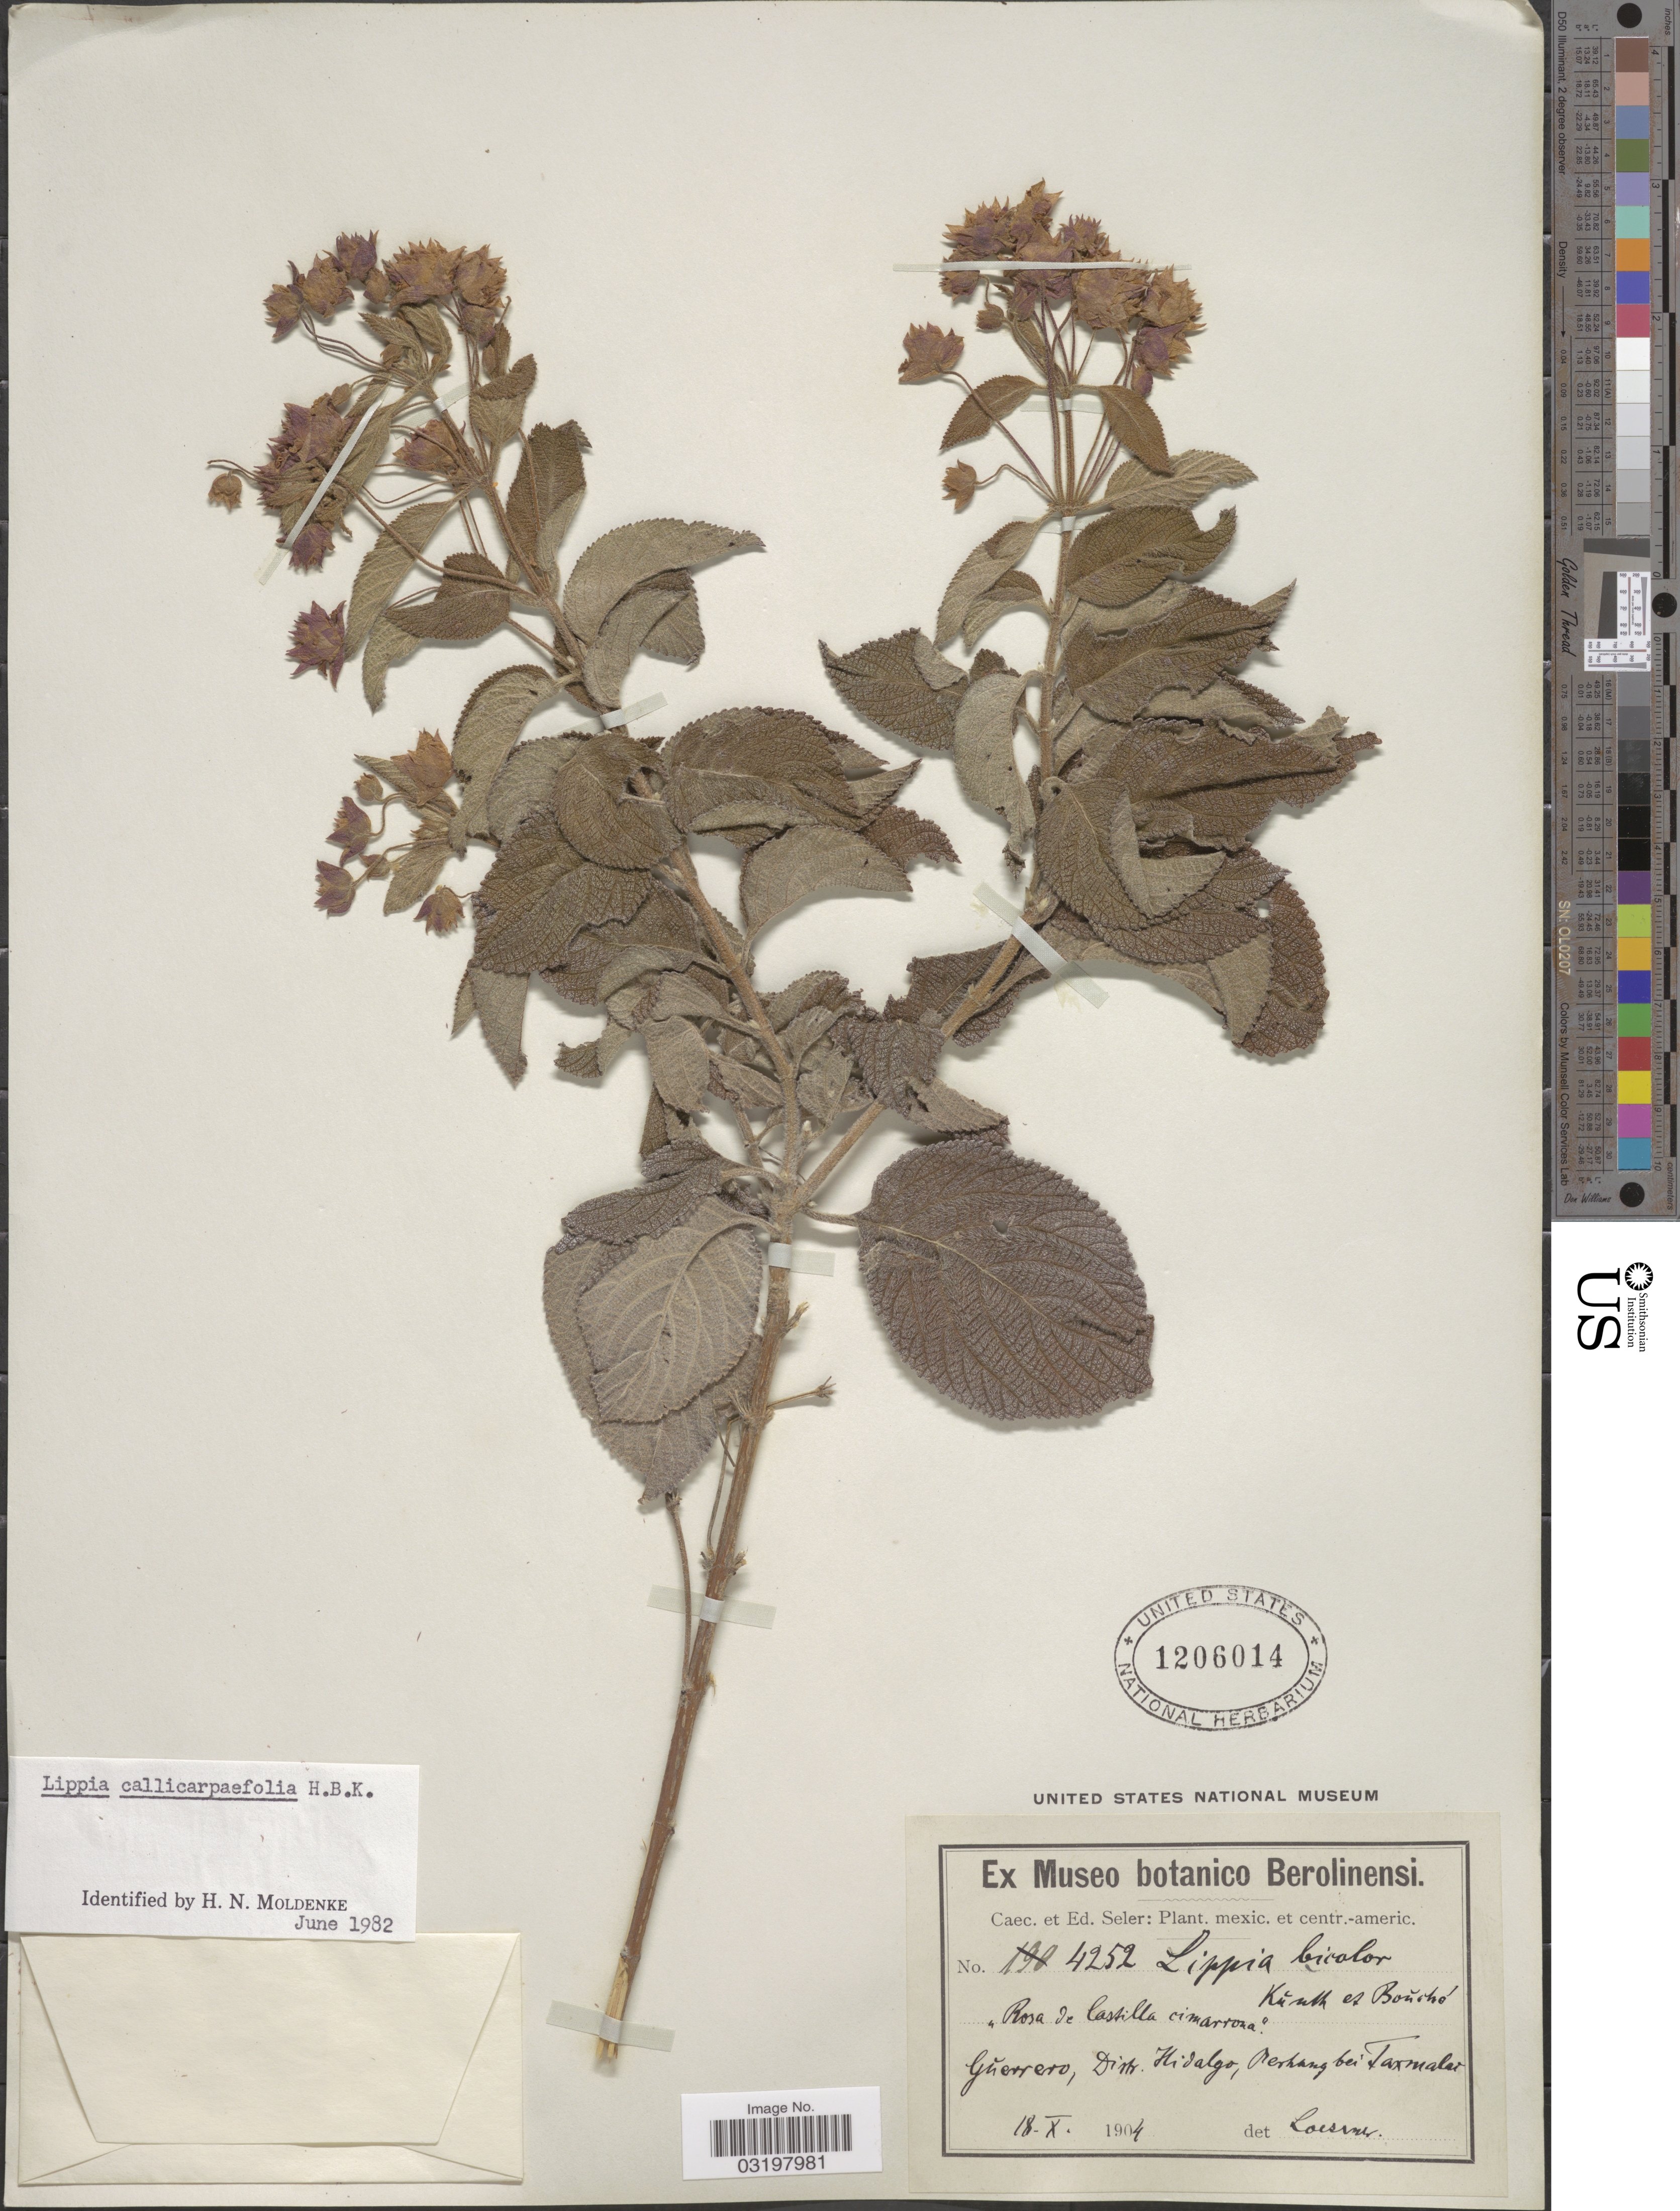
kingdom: Plantae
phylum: Tracheophyta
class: Magnoliopsida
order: Lamiales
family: Verbenaceae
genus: Lippia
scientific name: Lippia callicarpifolia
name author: Kunth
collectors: ex Caec. et Ed Seler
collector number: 4252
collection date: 1904-10-18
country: Mexico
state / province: Guerrero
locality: Distr. Hidalgo, Berhang bei Taxmalar.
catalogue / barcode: US 1206014